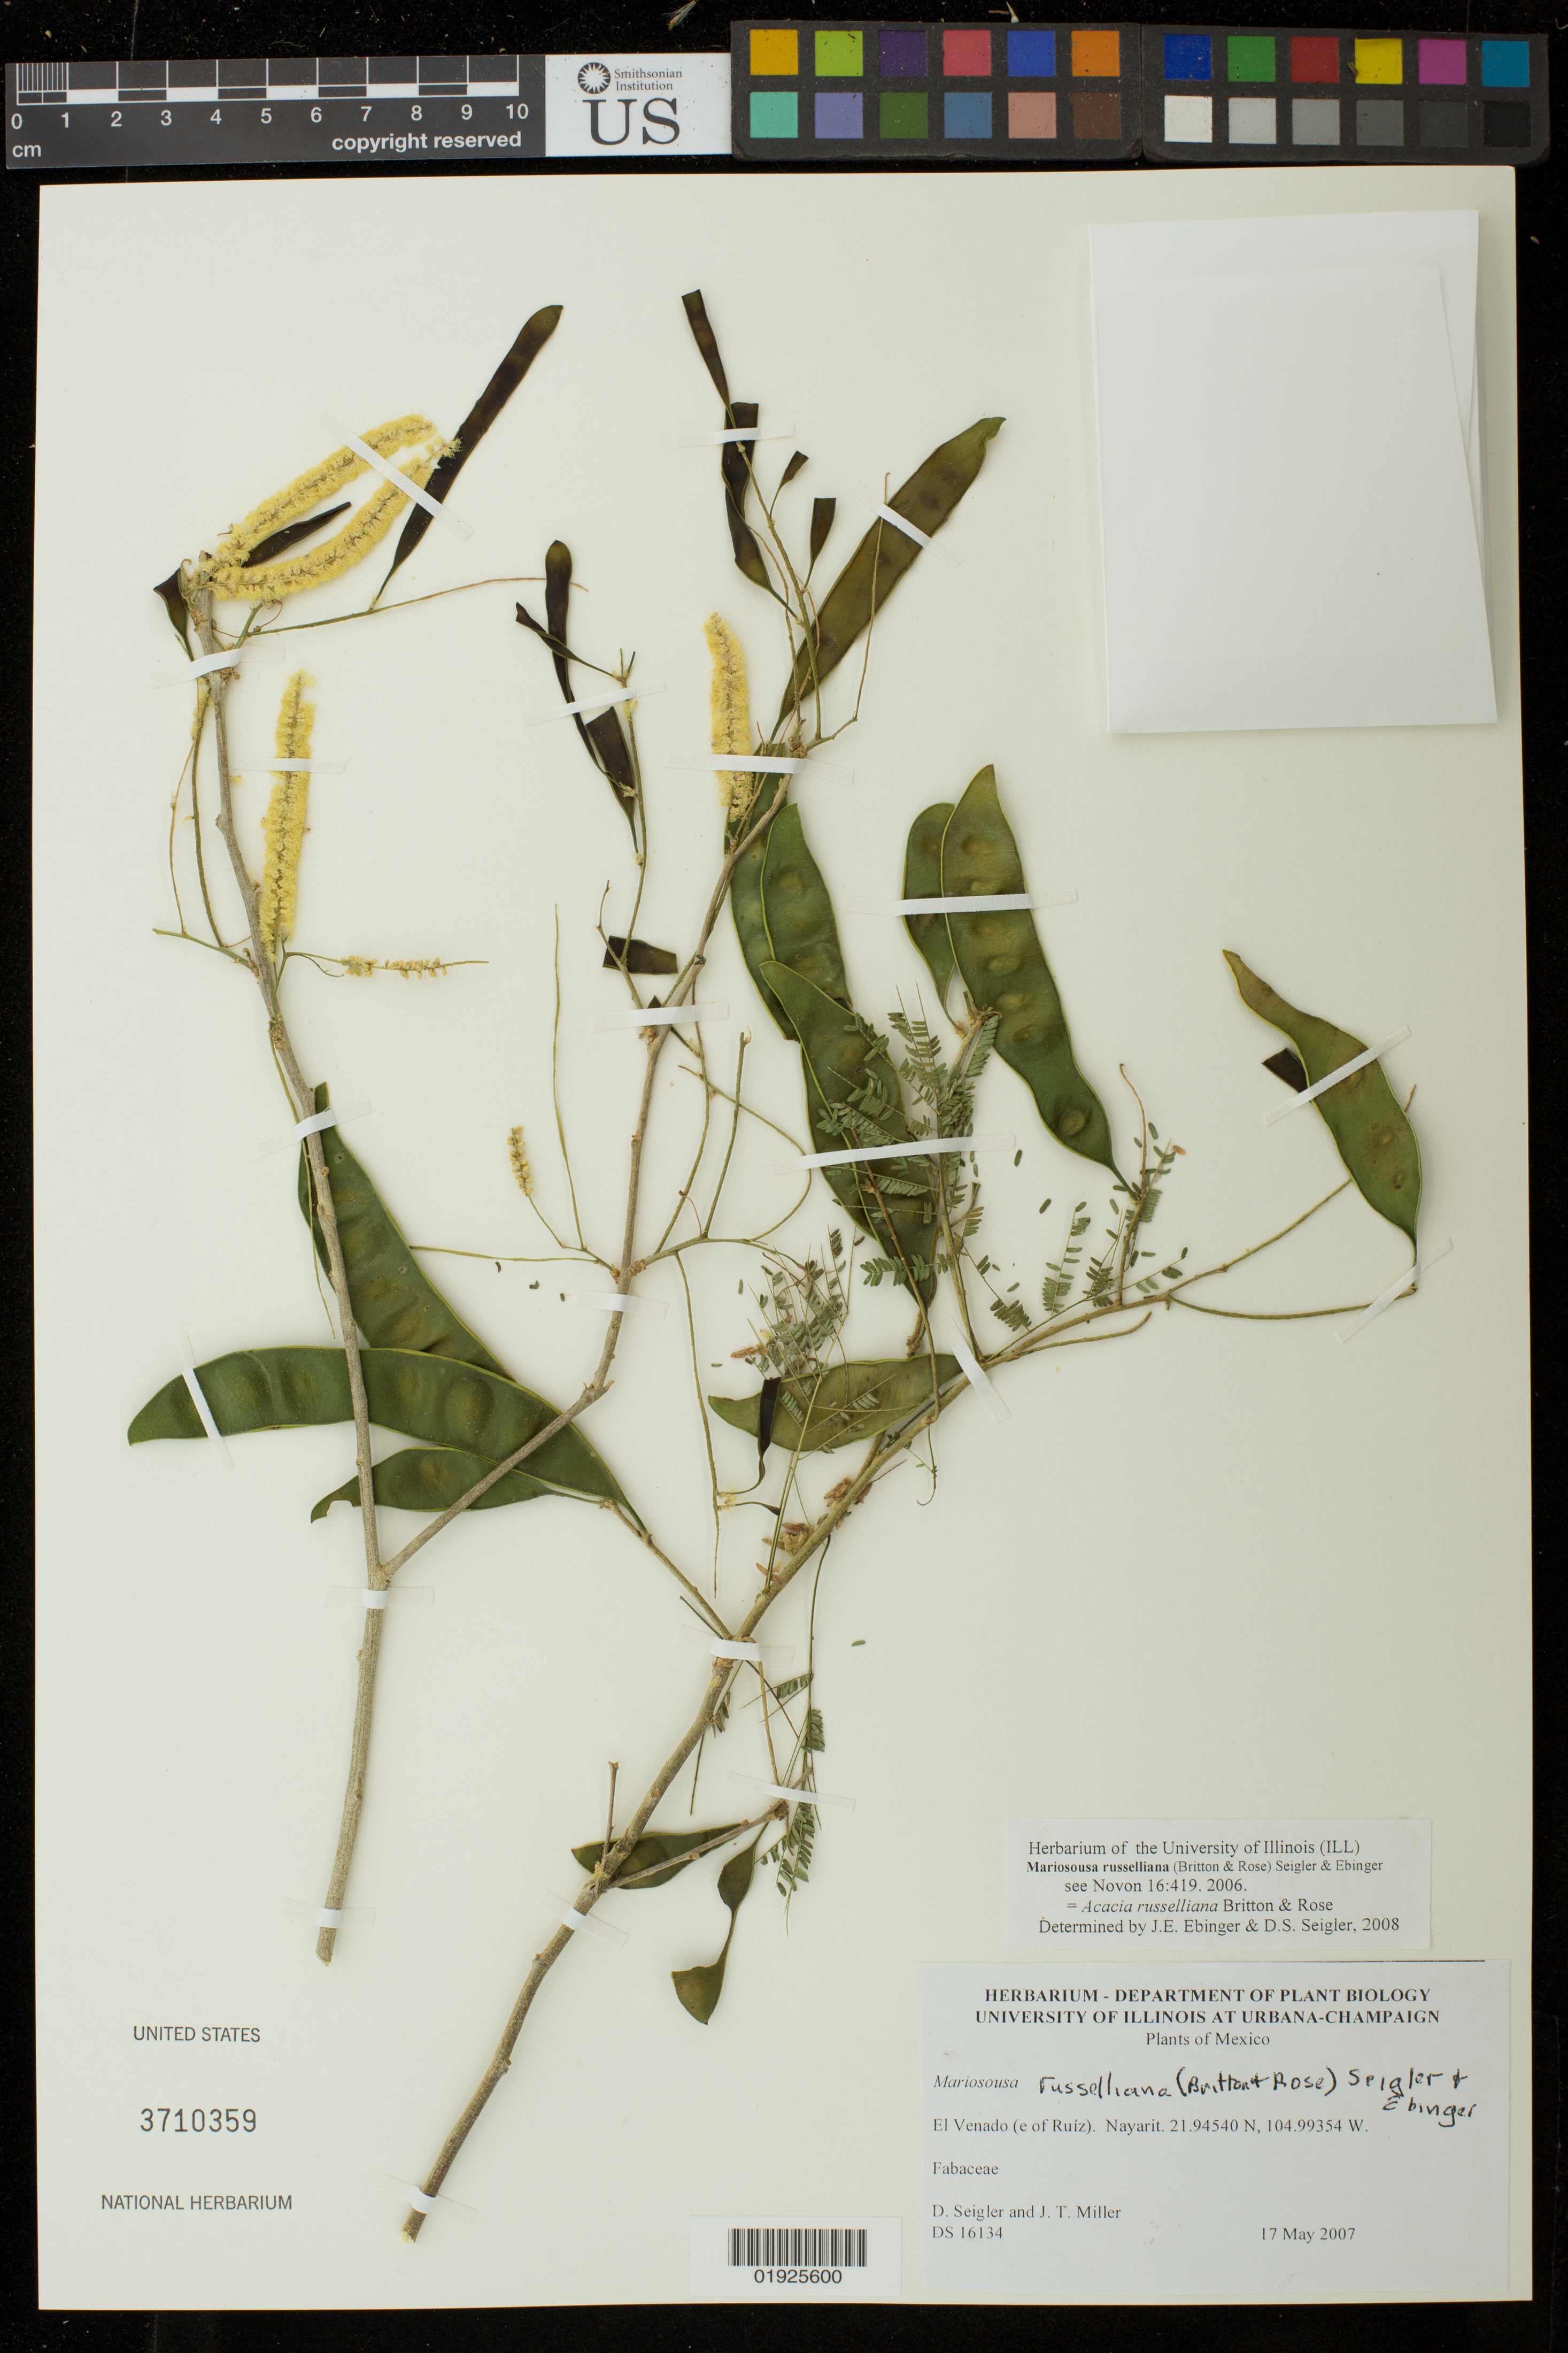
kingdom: Plantae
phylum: Tracheophyta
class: Magnoliopsida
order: Fabales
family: Fabaceae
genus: Mariosousa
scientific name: Mariosousa russelliana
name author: (Britton & Rose) Seigler & Ebinger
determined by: Seigler, David S.; Ebinger, J. E.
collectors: D. S. Seigler & J. T. Miller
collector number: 16134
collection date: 2007-05-17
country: Mexico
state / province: Nayarit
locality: El Venado (E of Ruiz).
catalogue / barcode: US 3710359